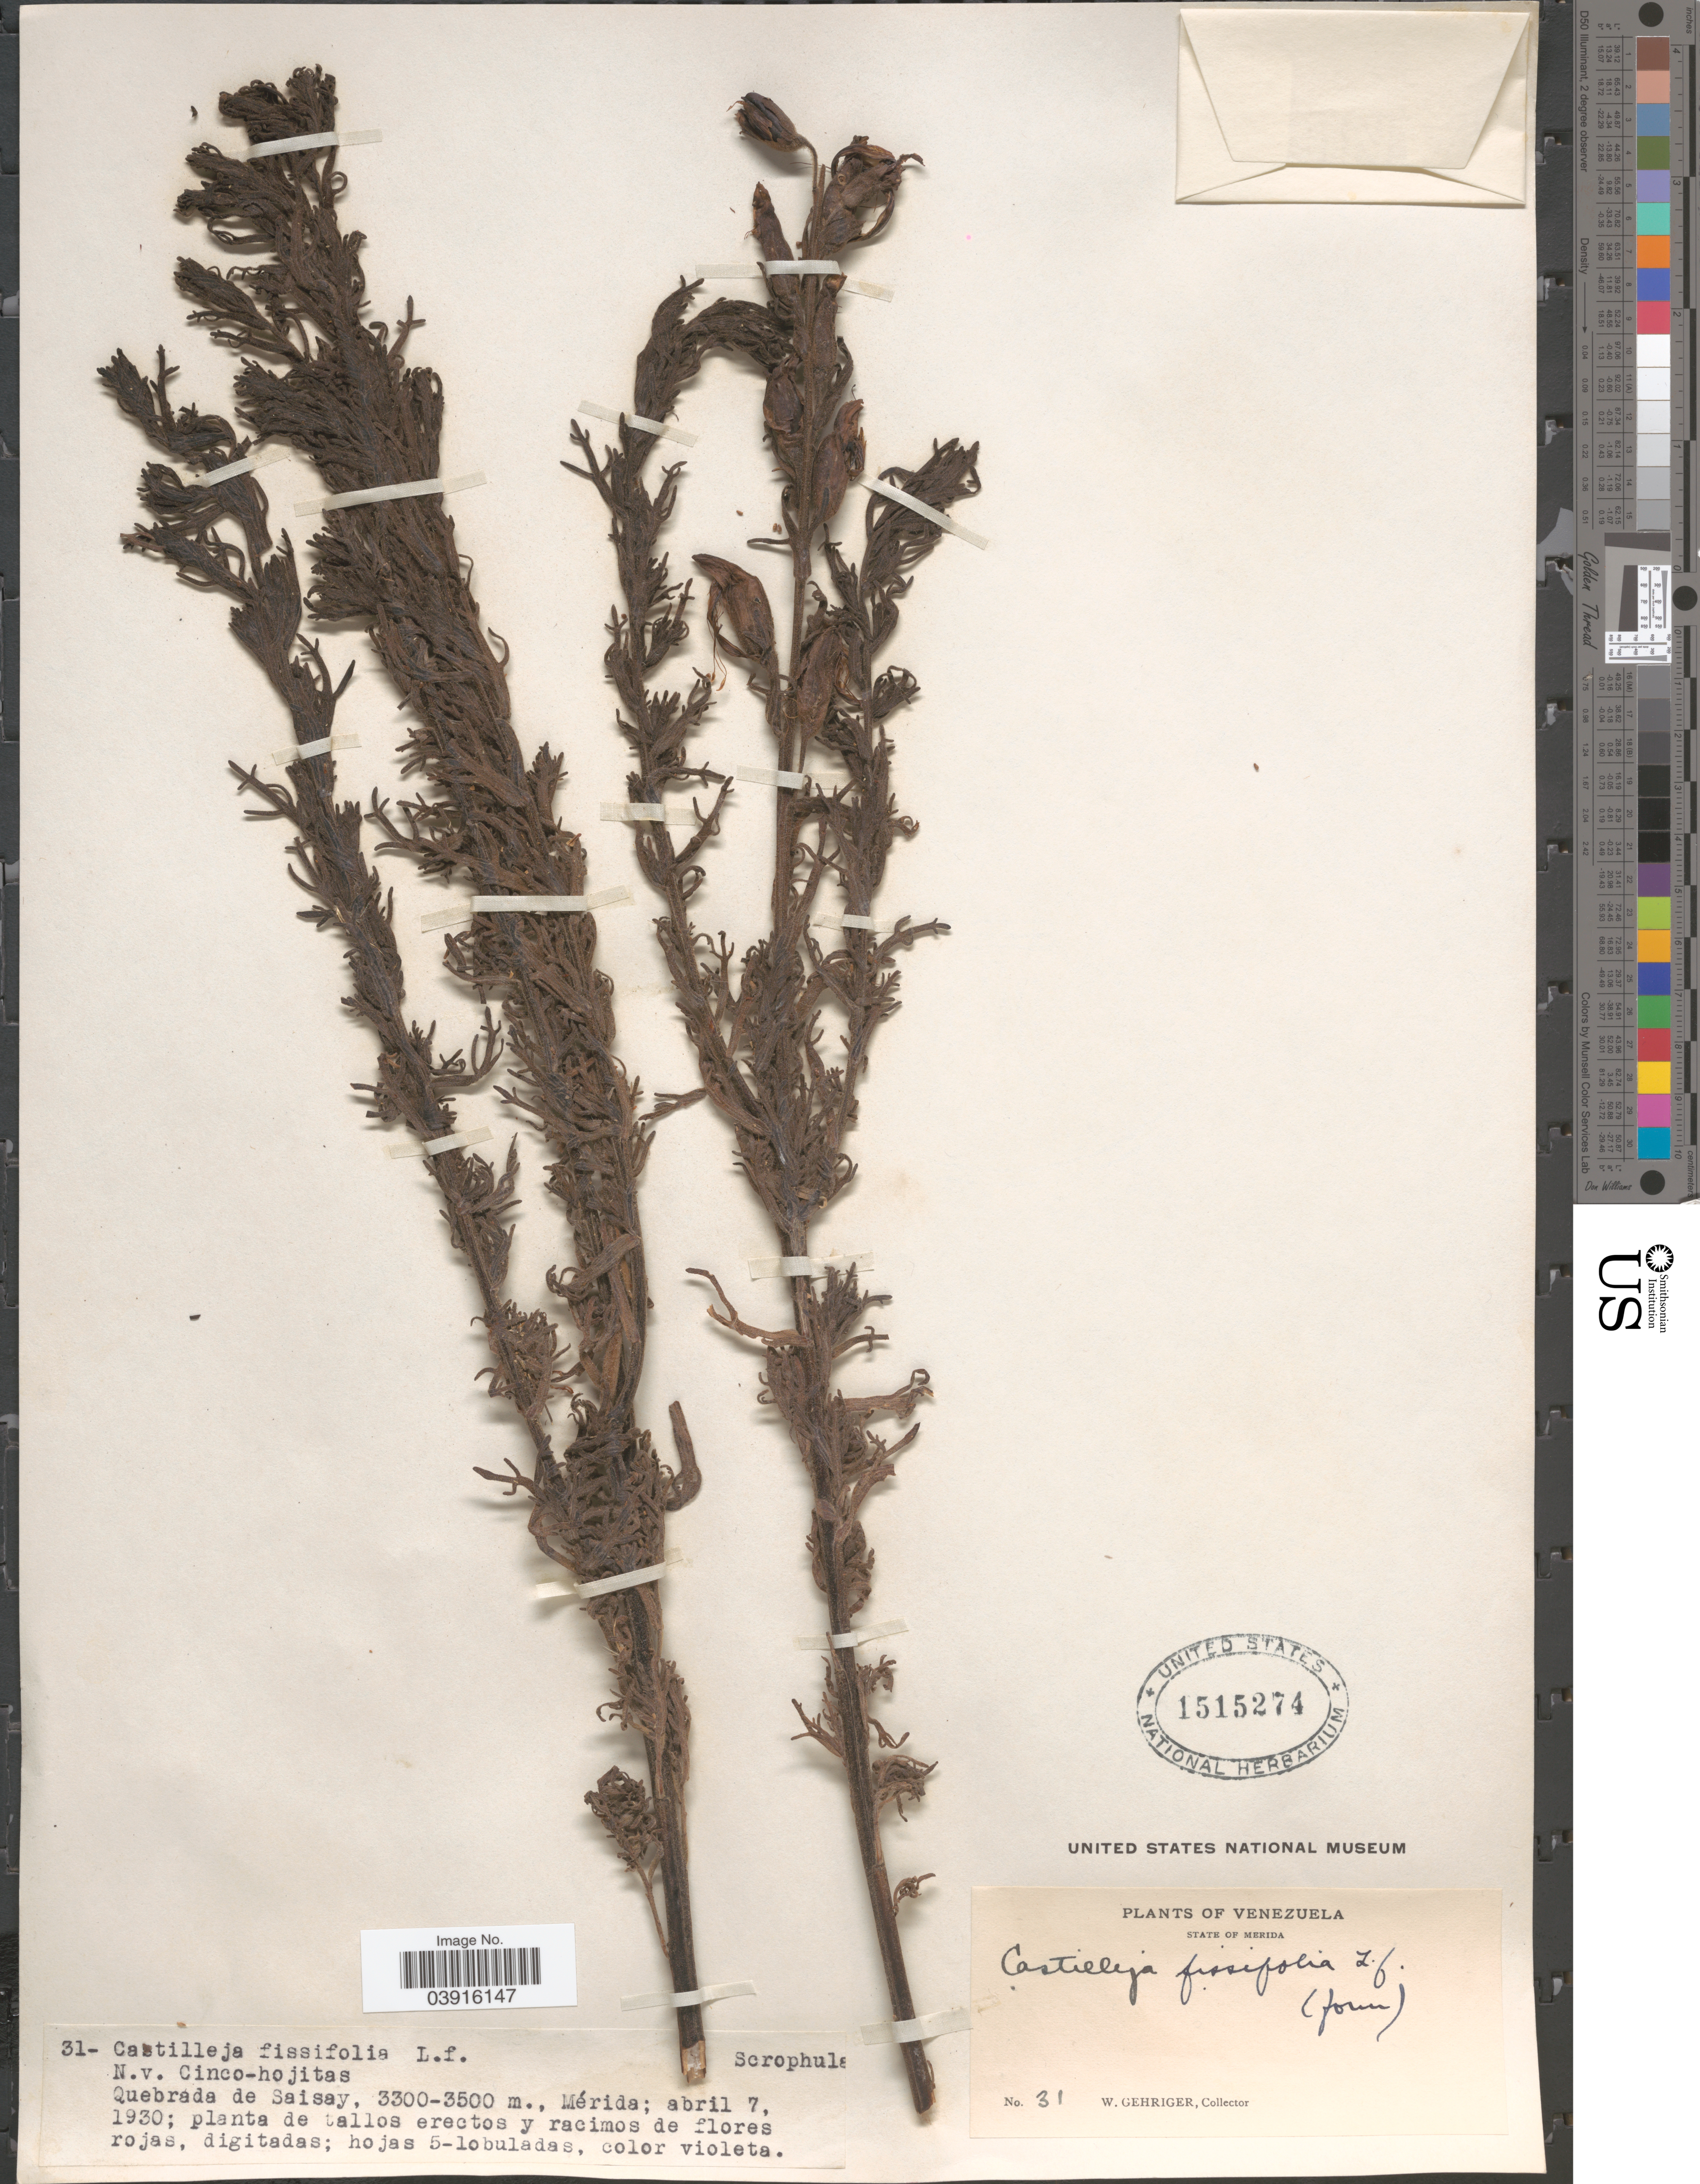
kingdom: Plantae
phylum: Tracheophyta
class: Magnoliopsida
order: Lamiales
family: Orobanchaceae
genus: Castilleja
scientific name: Castilleja fissifolia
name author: L. f.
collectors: W. Gehriger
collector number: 31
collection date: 1930-04-07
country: Venezuela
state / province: Merida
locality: Quebrada de Saisay.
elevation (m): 3300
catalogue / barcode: US 1515274